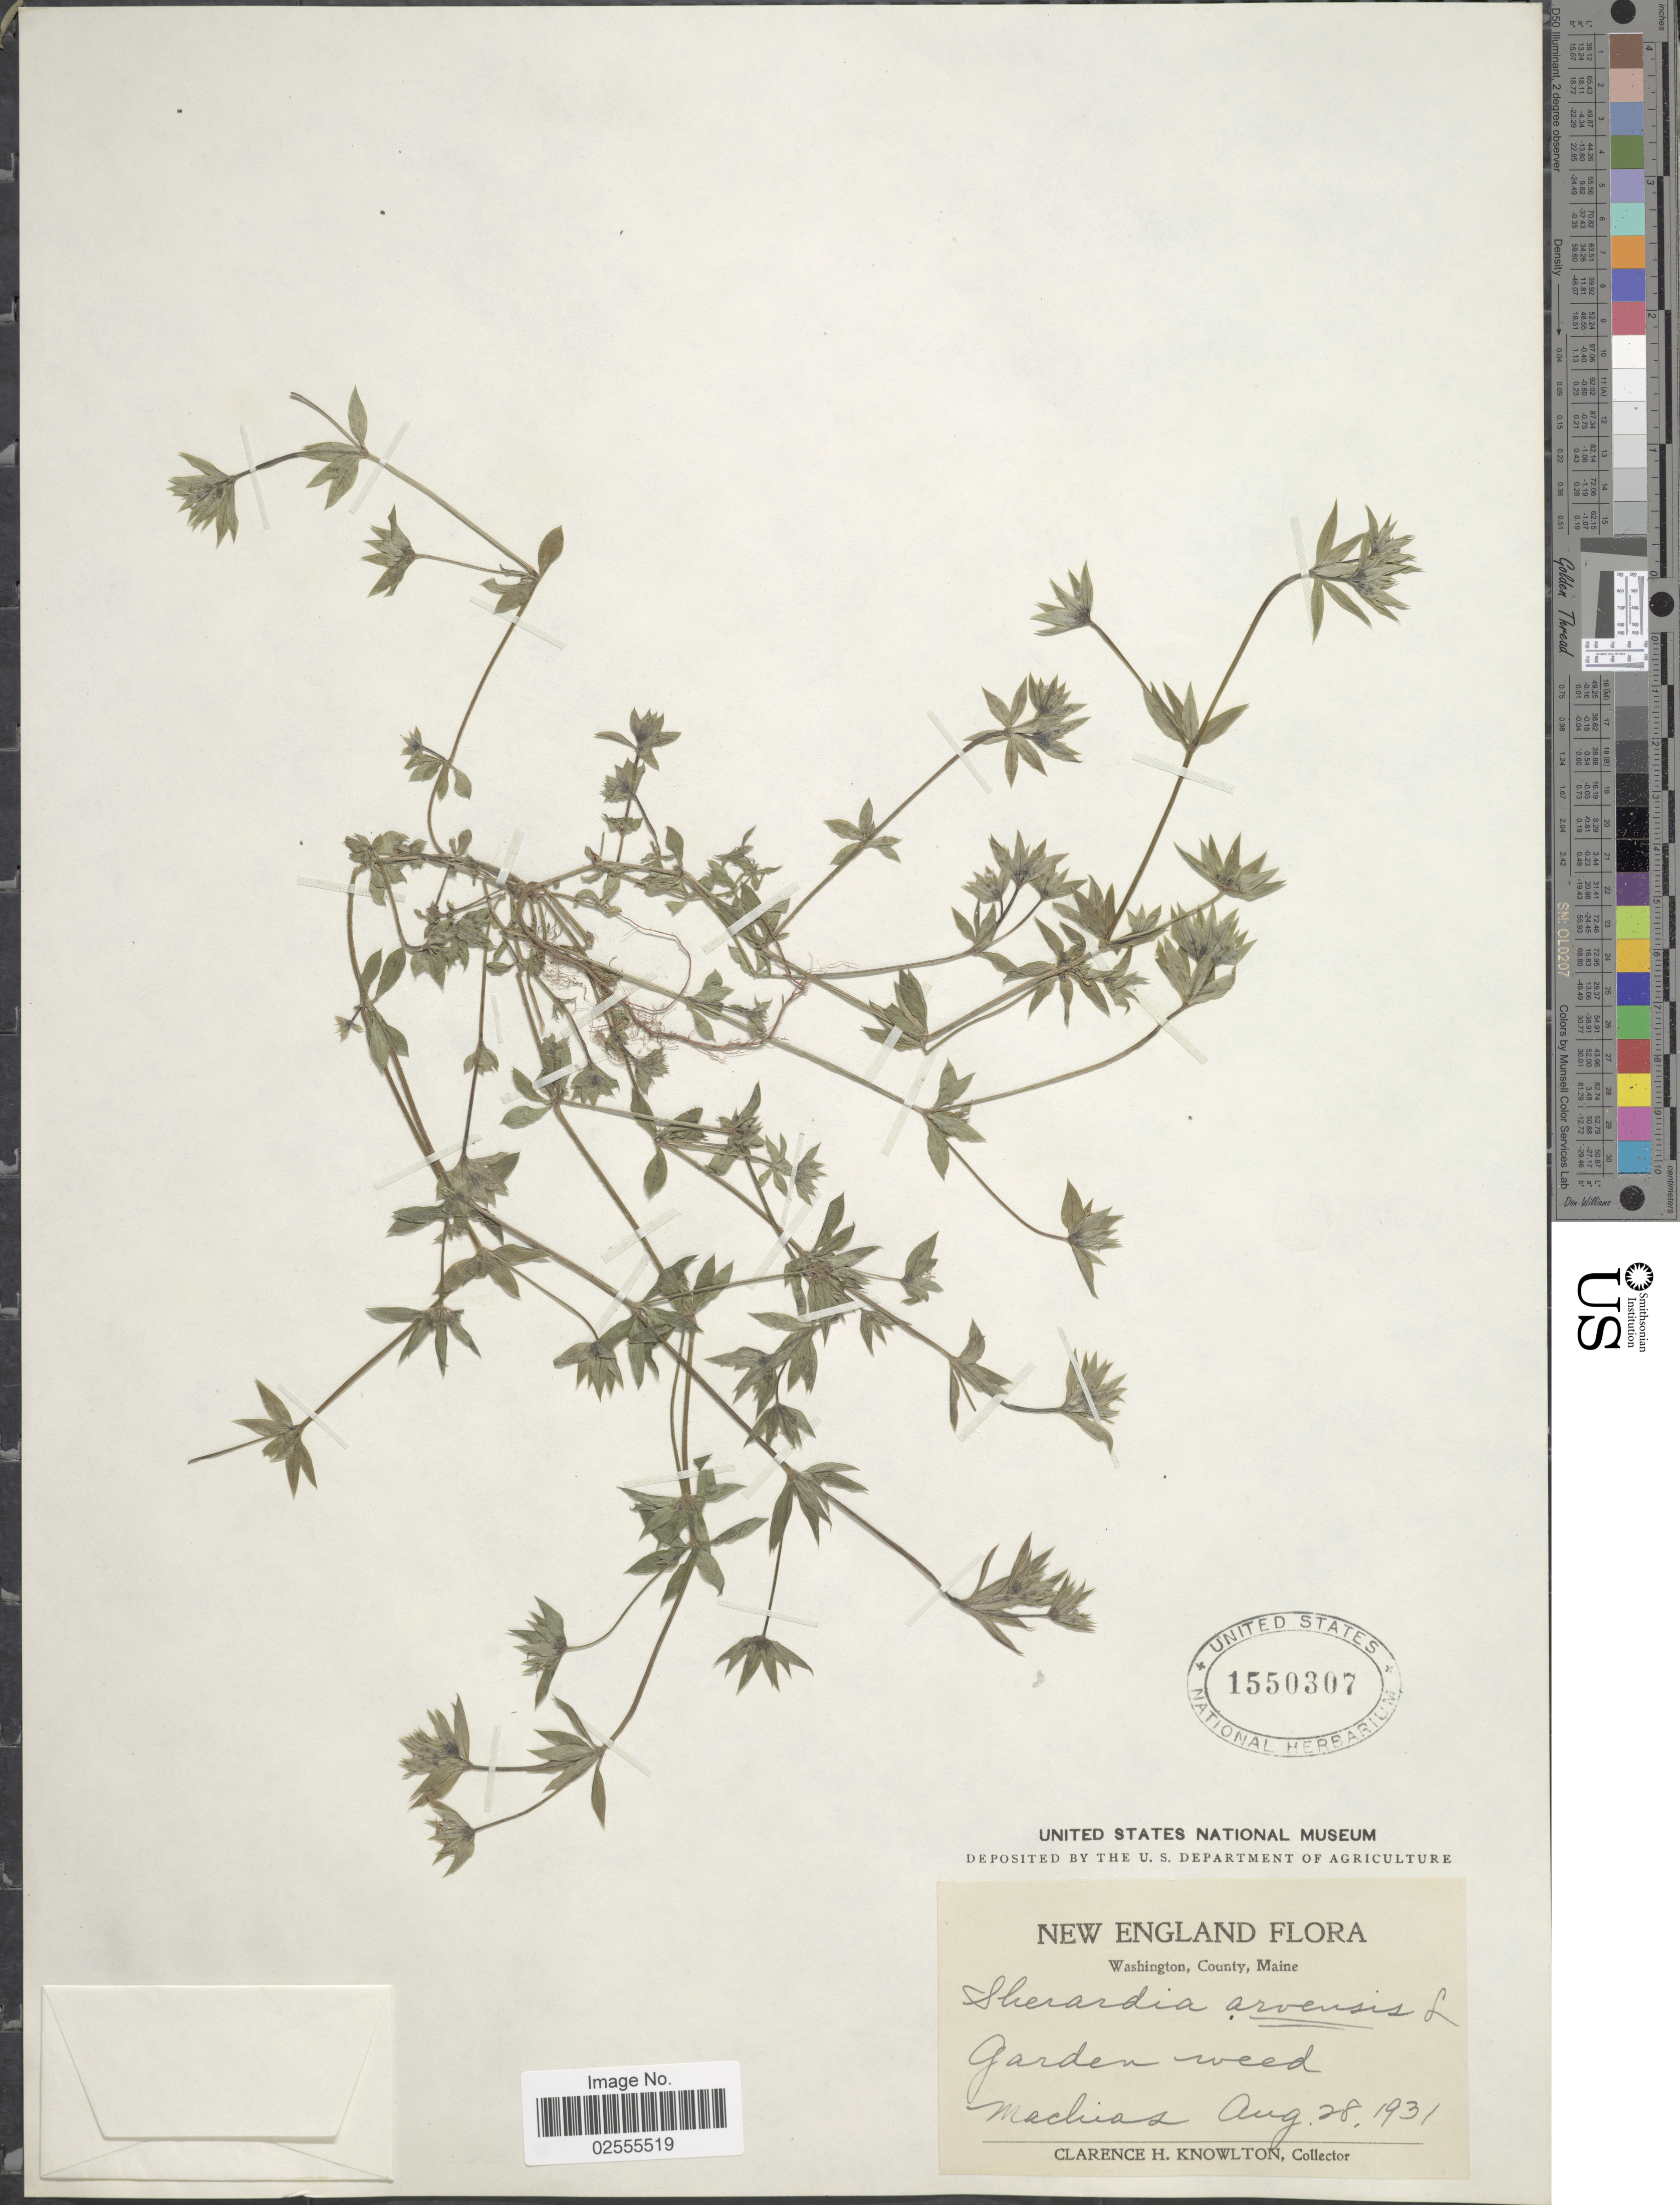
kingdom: Plantae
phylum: Tracheophyta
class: Magnoliopsida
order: Gentianales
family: Rubiaceae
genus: Sherardia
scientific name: Sherardia arvensis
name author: L.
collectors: C. H. Knowlton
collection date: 1931-08-28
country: United States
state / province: Maine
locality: New England, Washington, County, Maine, Garden weed, Machias.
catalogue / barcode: US 1550307